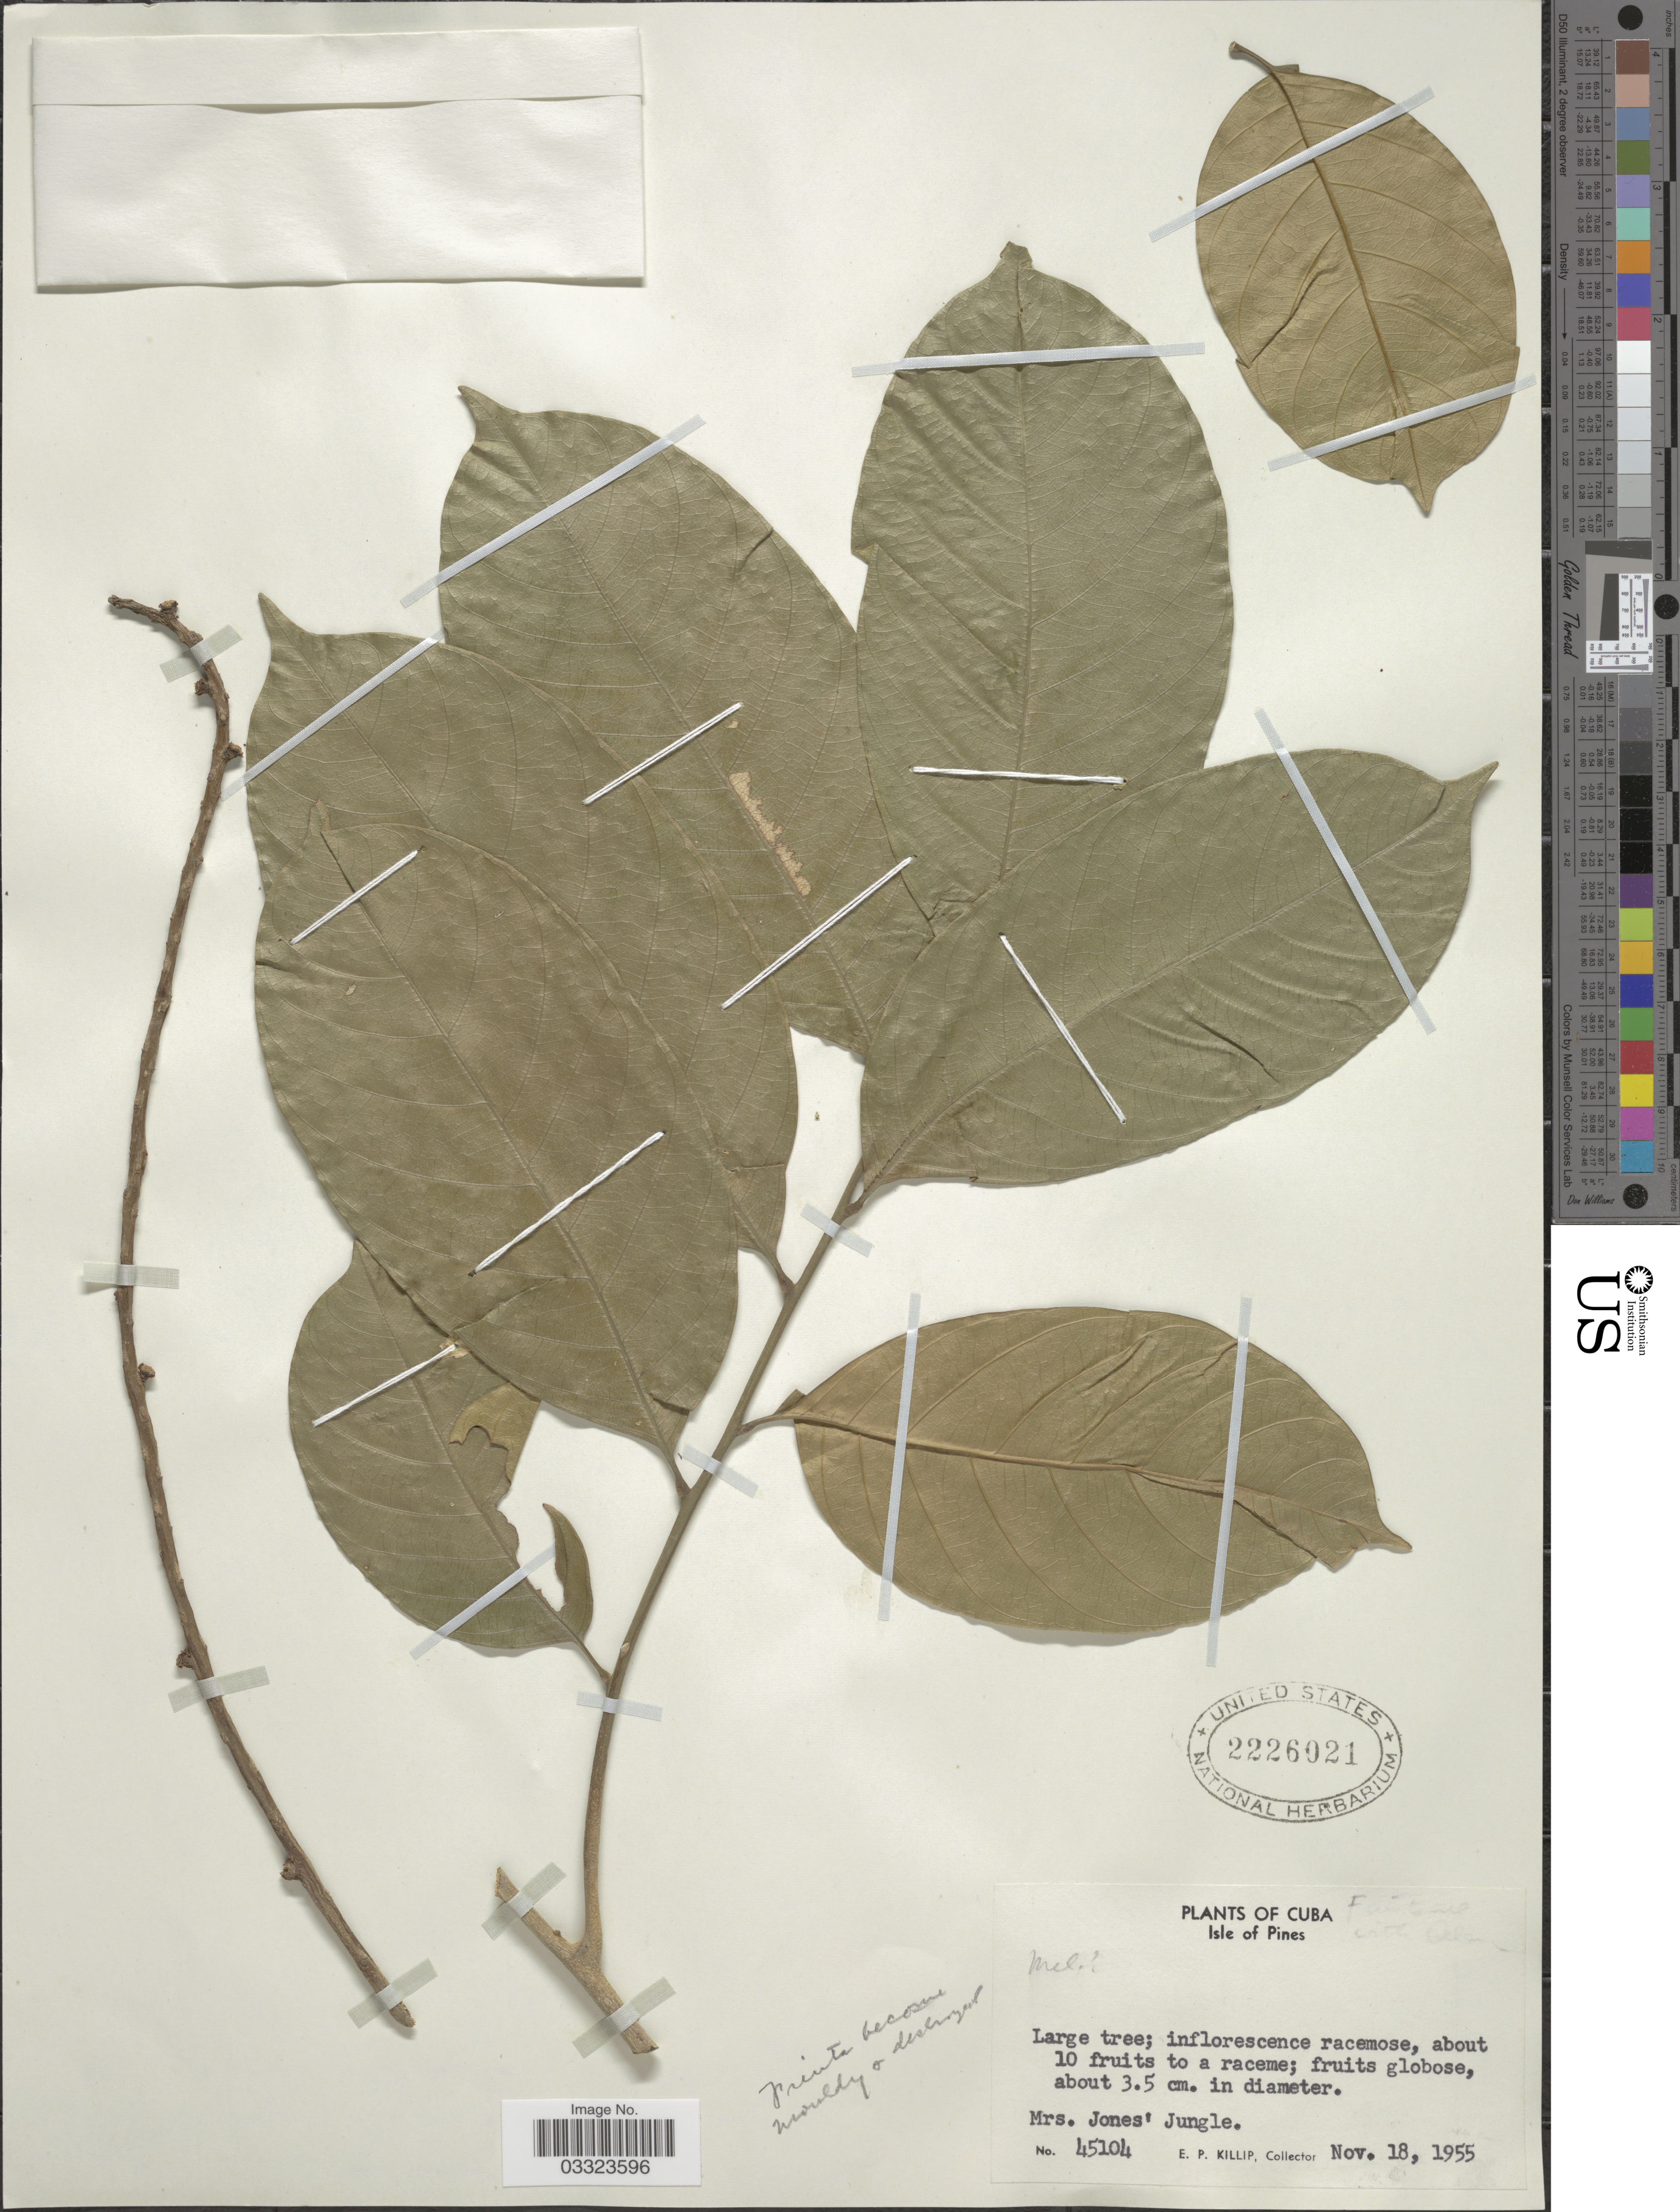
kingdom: Plantae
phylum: Tracheophyta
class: Magnoliopsida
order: Sapindales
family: Meliaceae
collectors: E. P. Killip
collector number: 45104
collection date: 1955-11-18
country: Cuba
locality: Isle of Pines. Mrs. Jones' Jungle.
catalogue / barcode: US 2226021